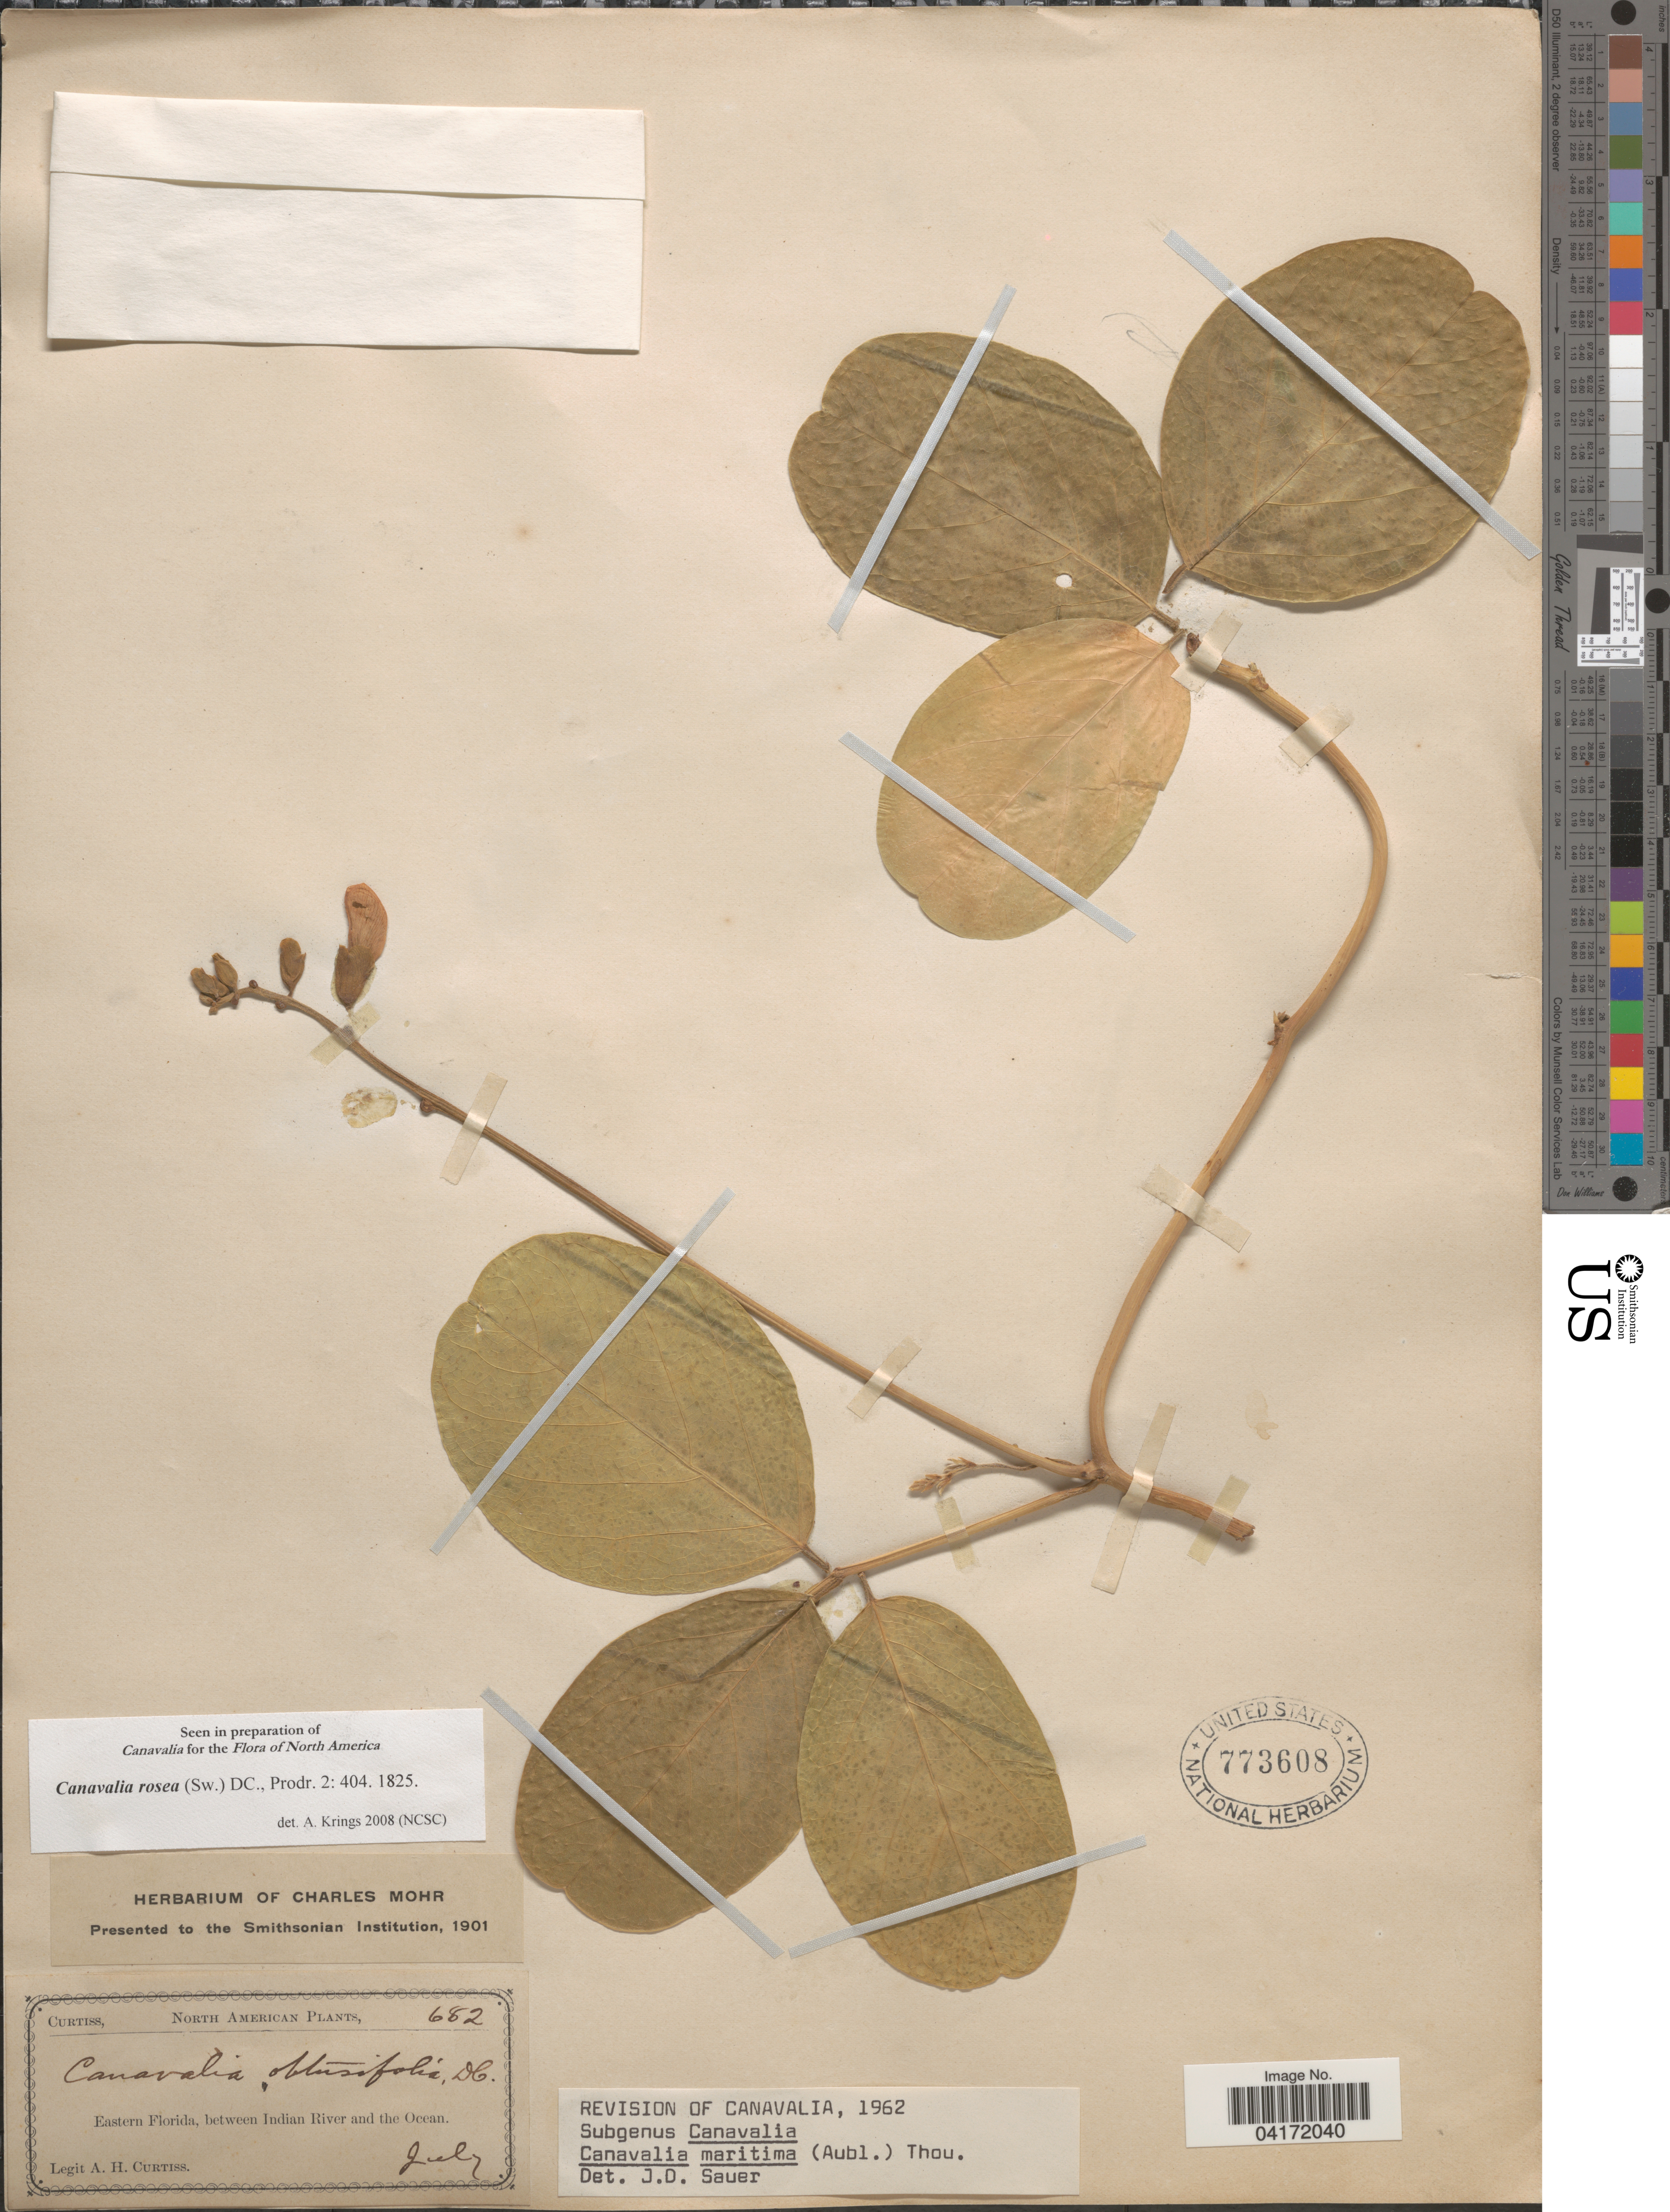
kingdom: Plantae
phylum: Tracheophyta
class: Magnoliopsida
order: Fabales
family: Fabaceae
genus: Canavalia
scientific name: Canavalia rosea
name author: (Sw.) DC.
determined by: Krings, A.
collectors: A. H. Curtiss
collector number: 682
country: United States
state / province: Florida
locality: East Florida, between Indian River and the Ocean.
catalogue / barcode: US 773608